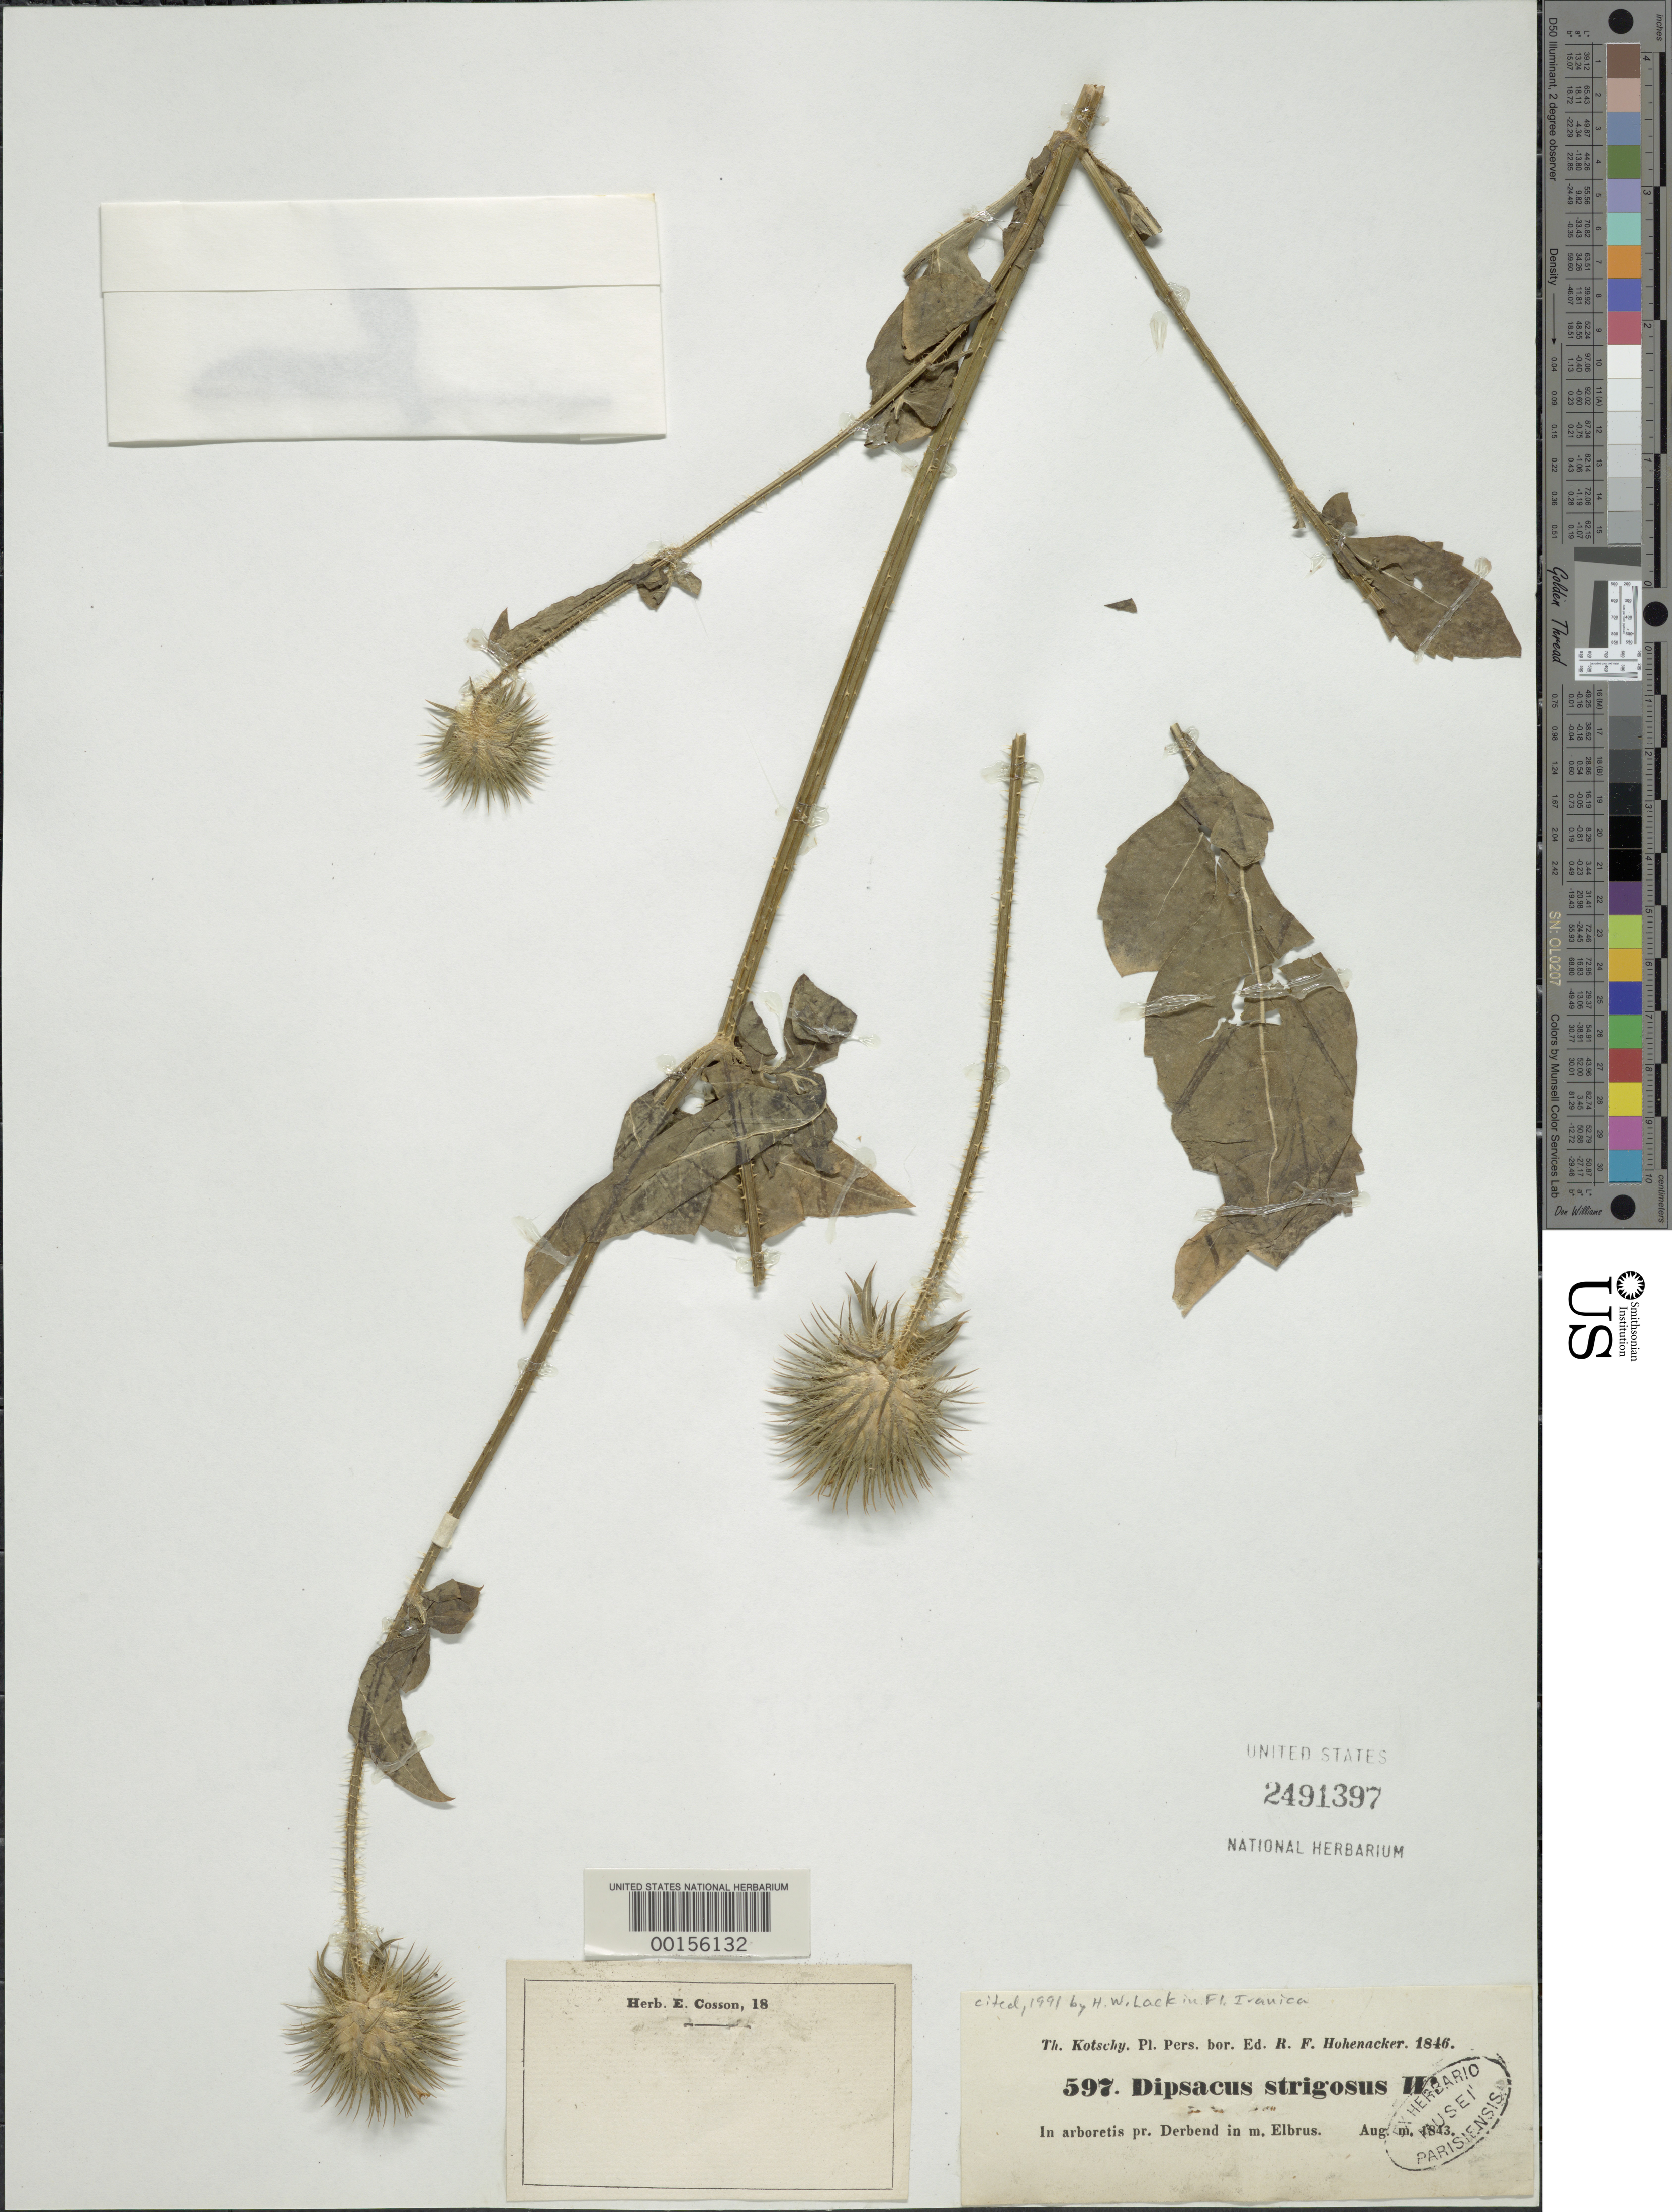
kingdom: Plantae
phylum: Tracheophyta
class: Magnoliopsida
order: Dipsacales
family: Caprifoliaceae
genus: Dipsacus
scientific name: Dipsacus strigosus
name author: Willd.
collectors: K. G. Kotschy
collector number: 597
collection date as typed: Aug 1843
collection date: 1843-08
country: Russian Federation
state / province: Dagestan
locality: , derbend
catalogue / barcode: US 2491397